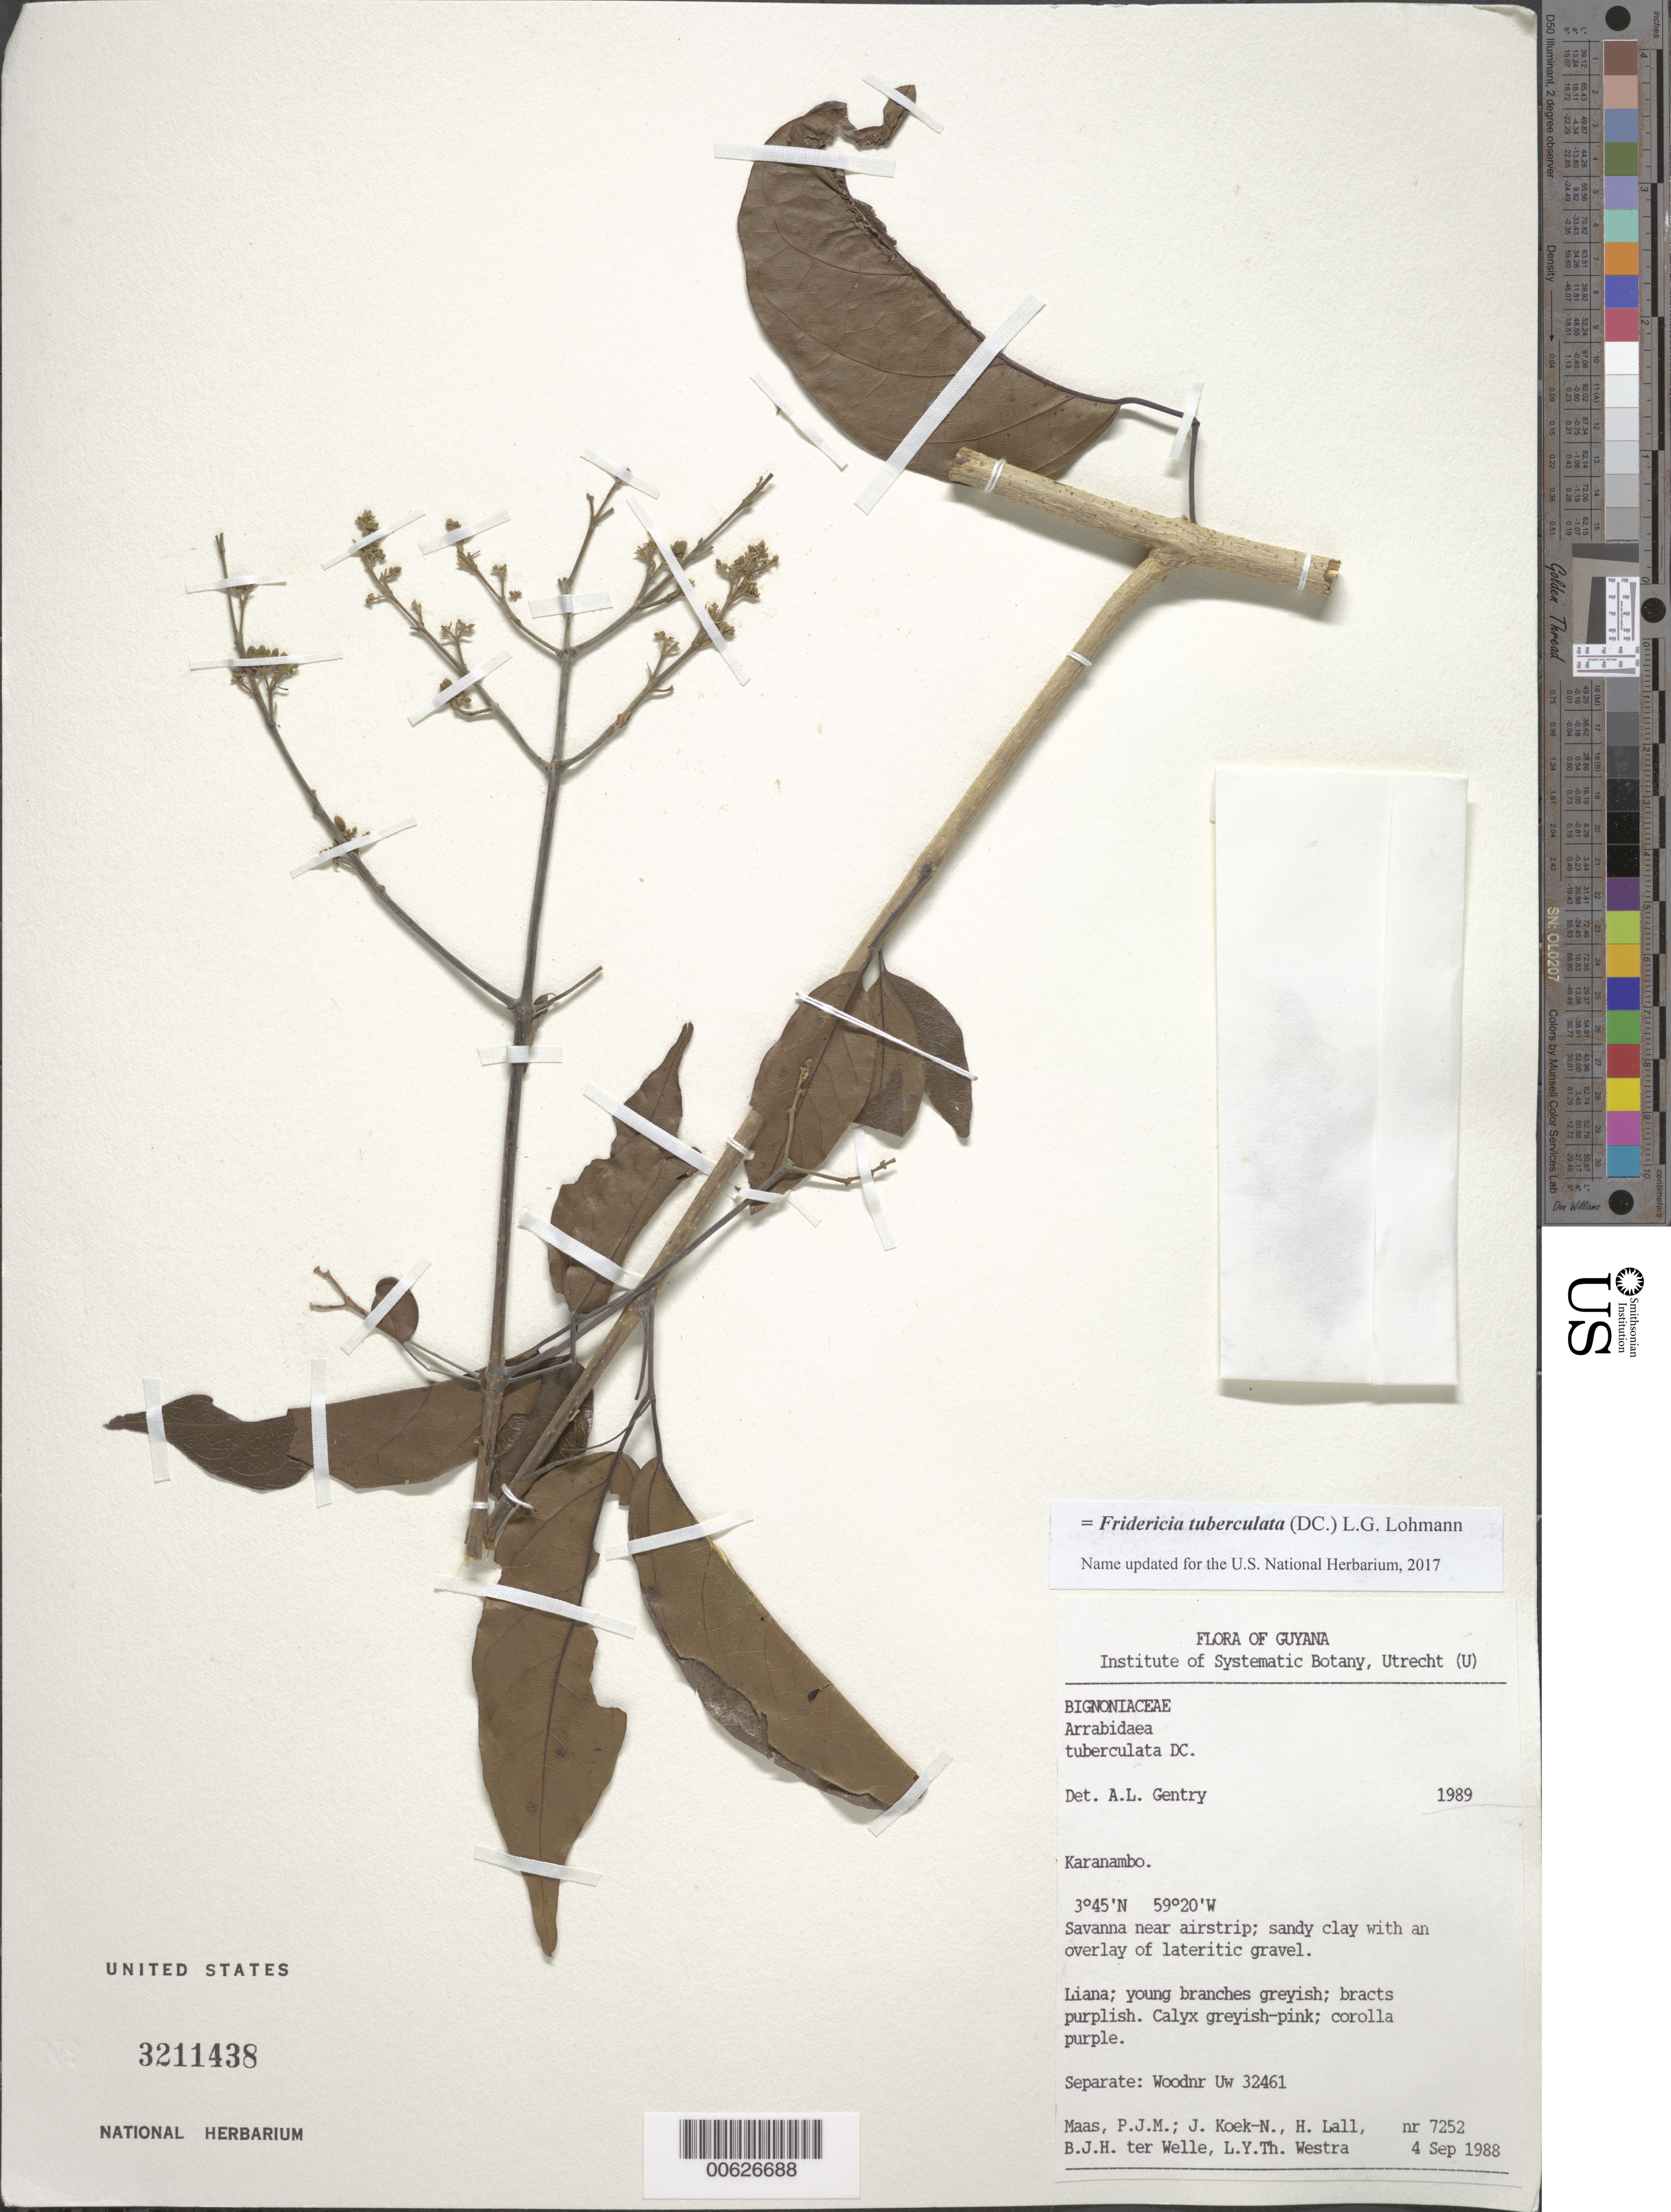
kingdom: Plantae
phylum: Tracheophyta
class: Magnoliopsida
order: Lamiales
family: Bignoniaceae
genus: Fridericia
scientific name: Fridericia tuberculata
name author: (DC.) L.G. Lohmann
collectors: P. Maas, J. Koek-Noorman, H. Lall, B. Welle & L. Y. T. Westra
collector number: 7252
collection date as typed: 4-Sep-88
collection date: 1988-09-04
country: Guyana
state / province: U. Takutu-U. Essequibo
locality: Karanambo, savanna near airstrip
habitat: Savanna, sandy clay with an overlay of lateitic gravel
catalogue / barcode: US 3211438